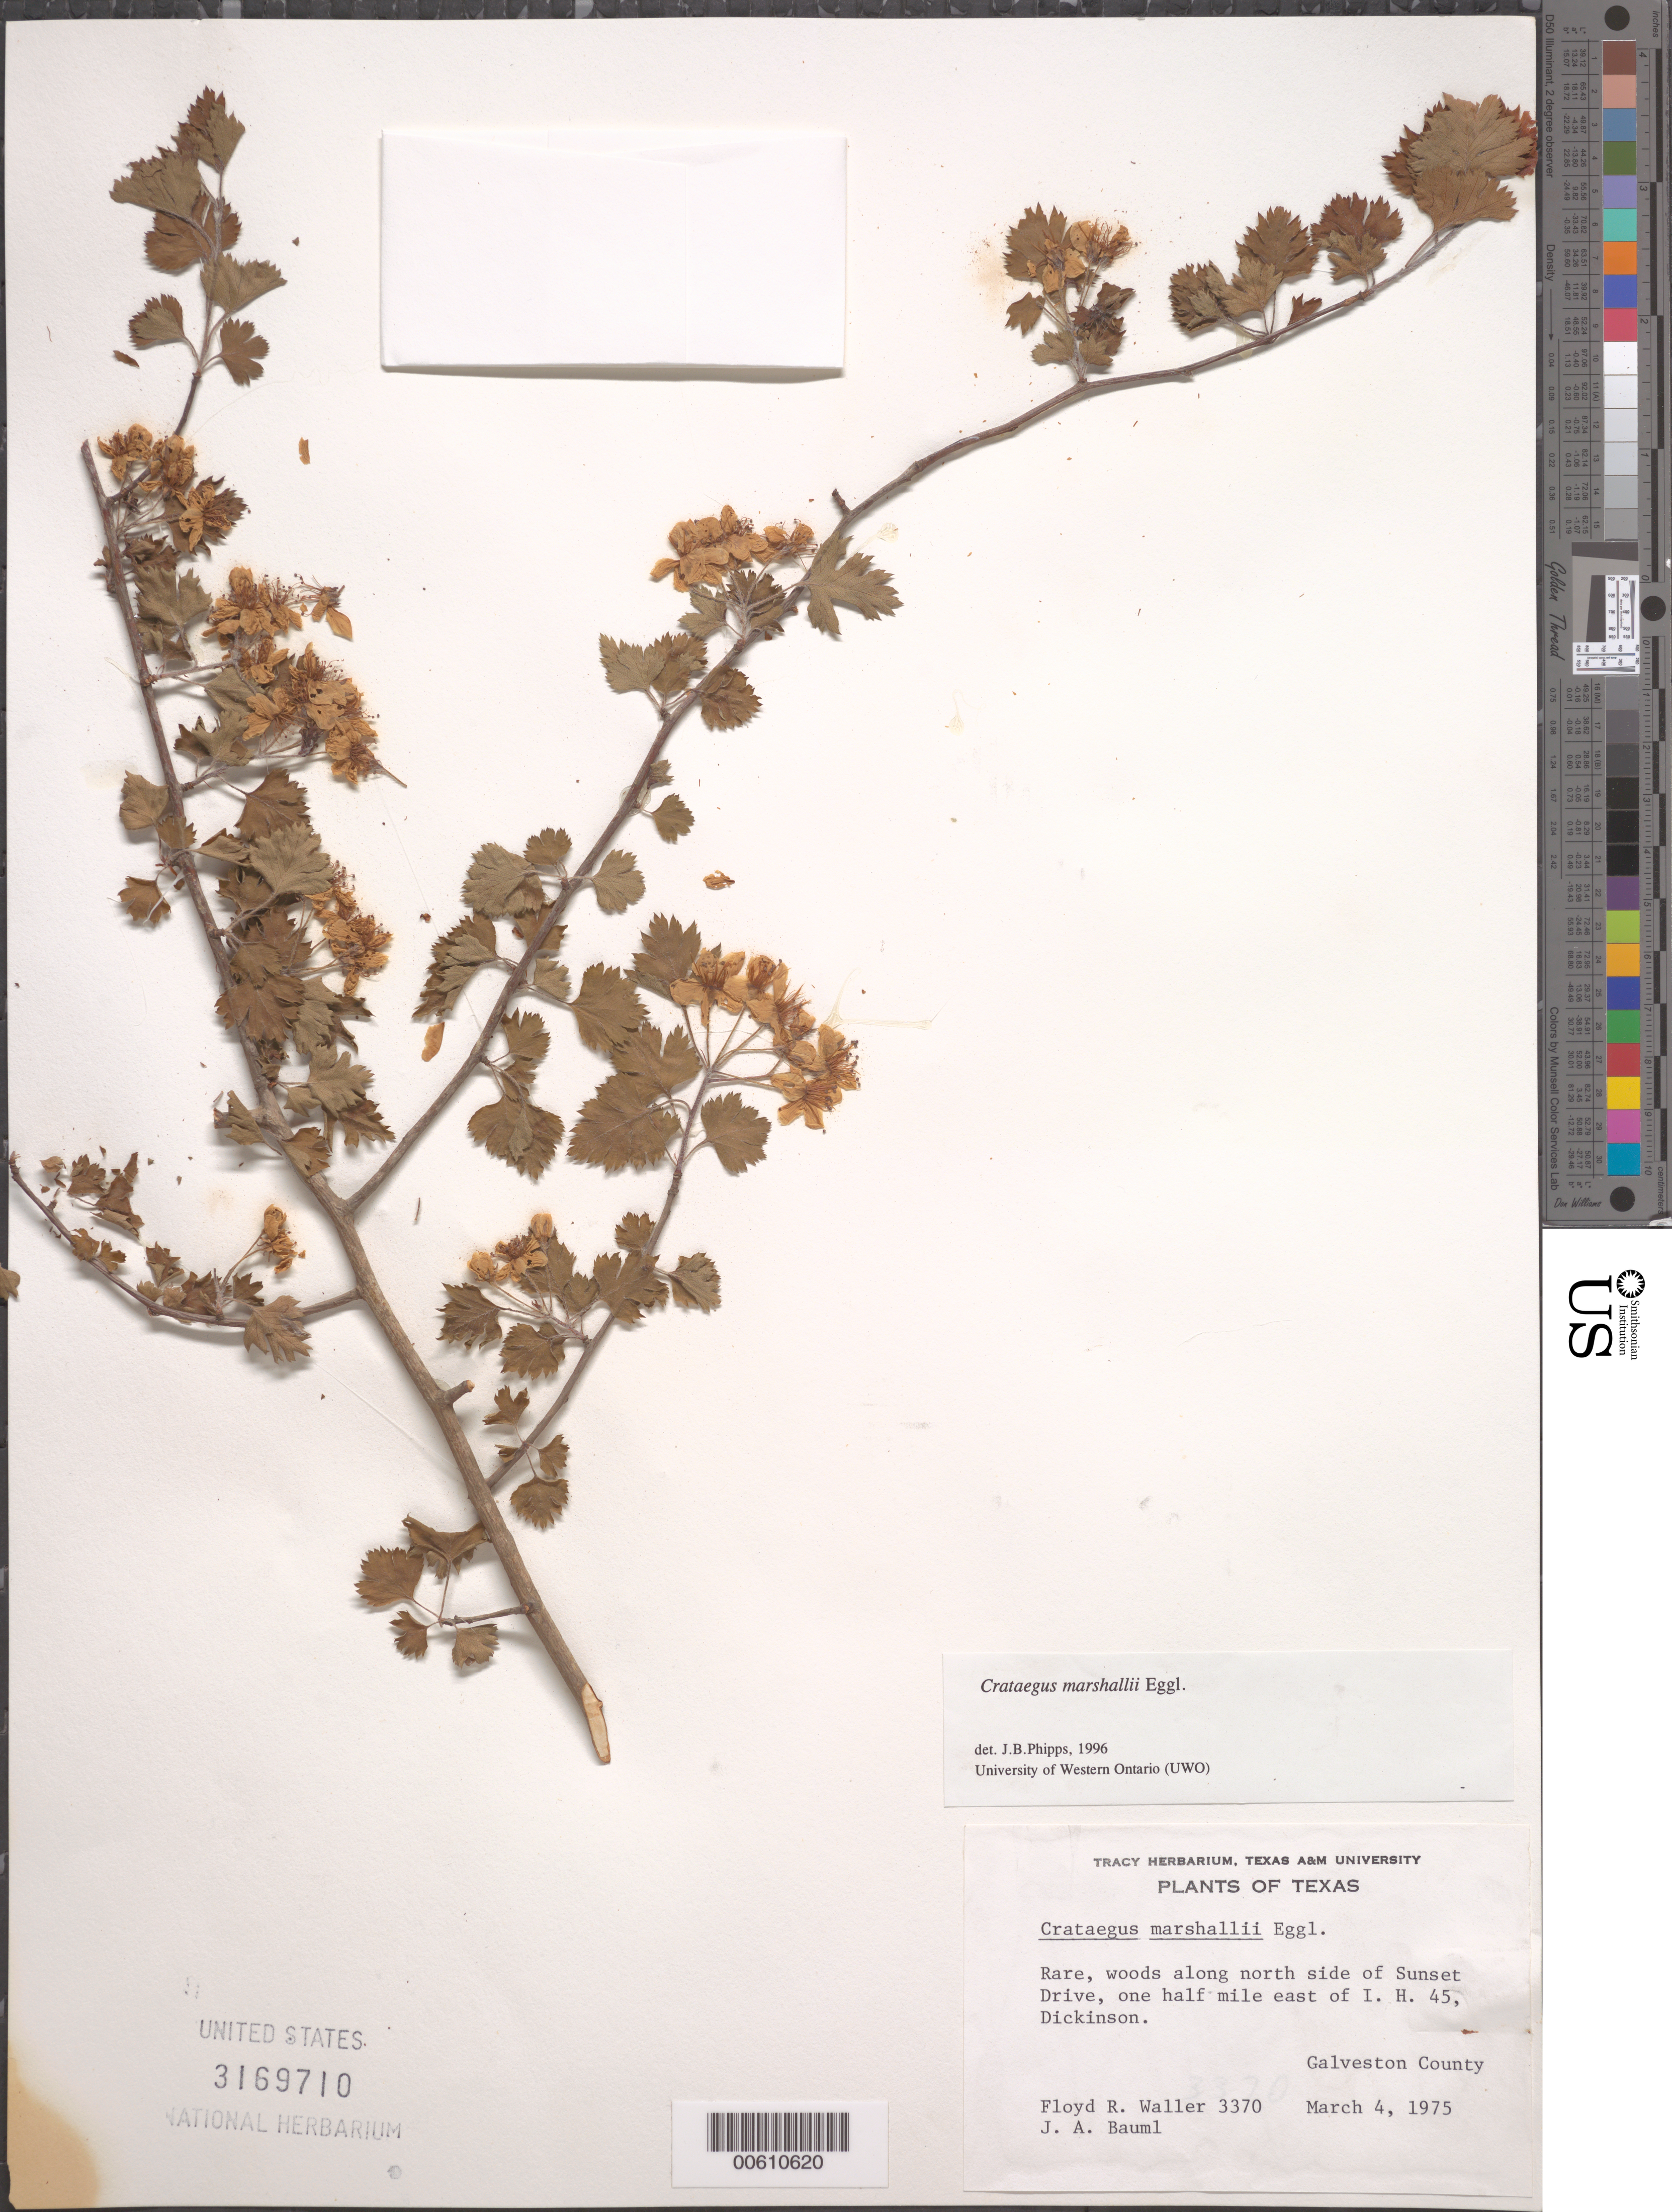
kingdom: Plantae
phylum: Tracheophyta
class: Magnoliopsida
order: Rosales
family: Rosaceae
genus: Crataegus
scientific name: Crataegus marshallii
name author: Eggl.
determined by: Phipps, James B., (UWO), University of Western Ontario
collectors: F. R. Waller & J. Bauml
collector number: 3370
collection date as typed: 04 Mar 1975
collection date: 1975-03-04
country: United States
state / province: Texas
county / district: Galveston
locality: N side of Sunset Drive, 0.5 mi. E of I.H. 45, Dickinson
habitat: Woods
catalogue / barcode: US 3169710